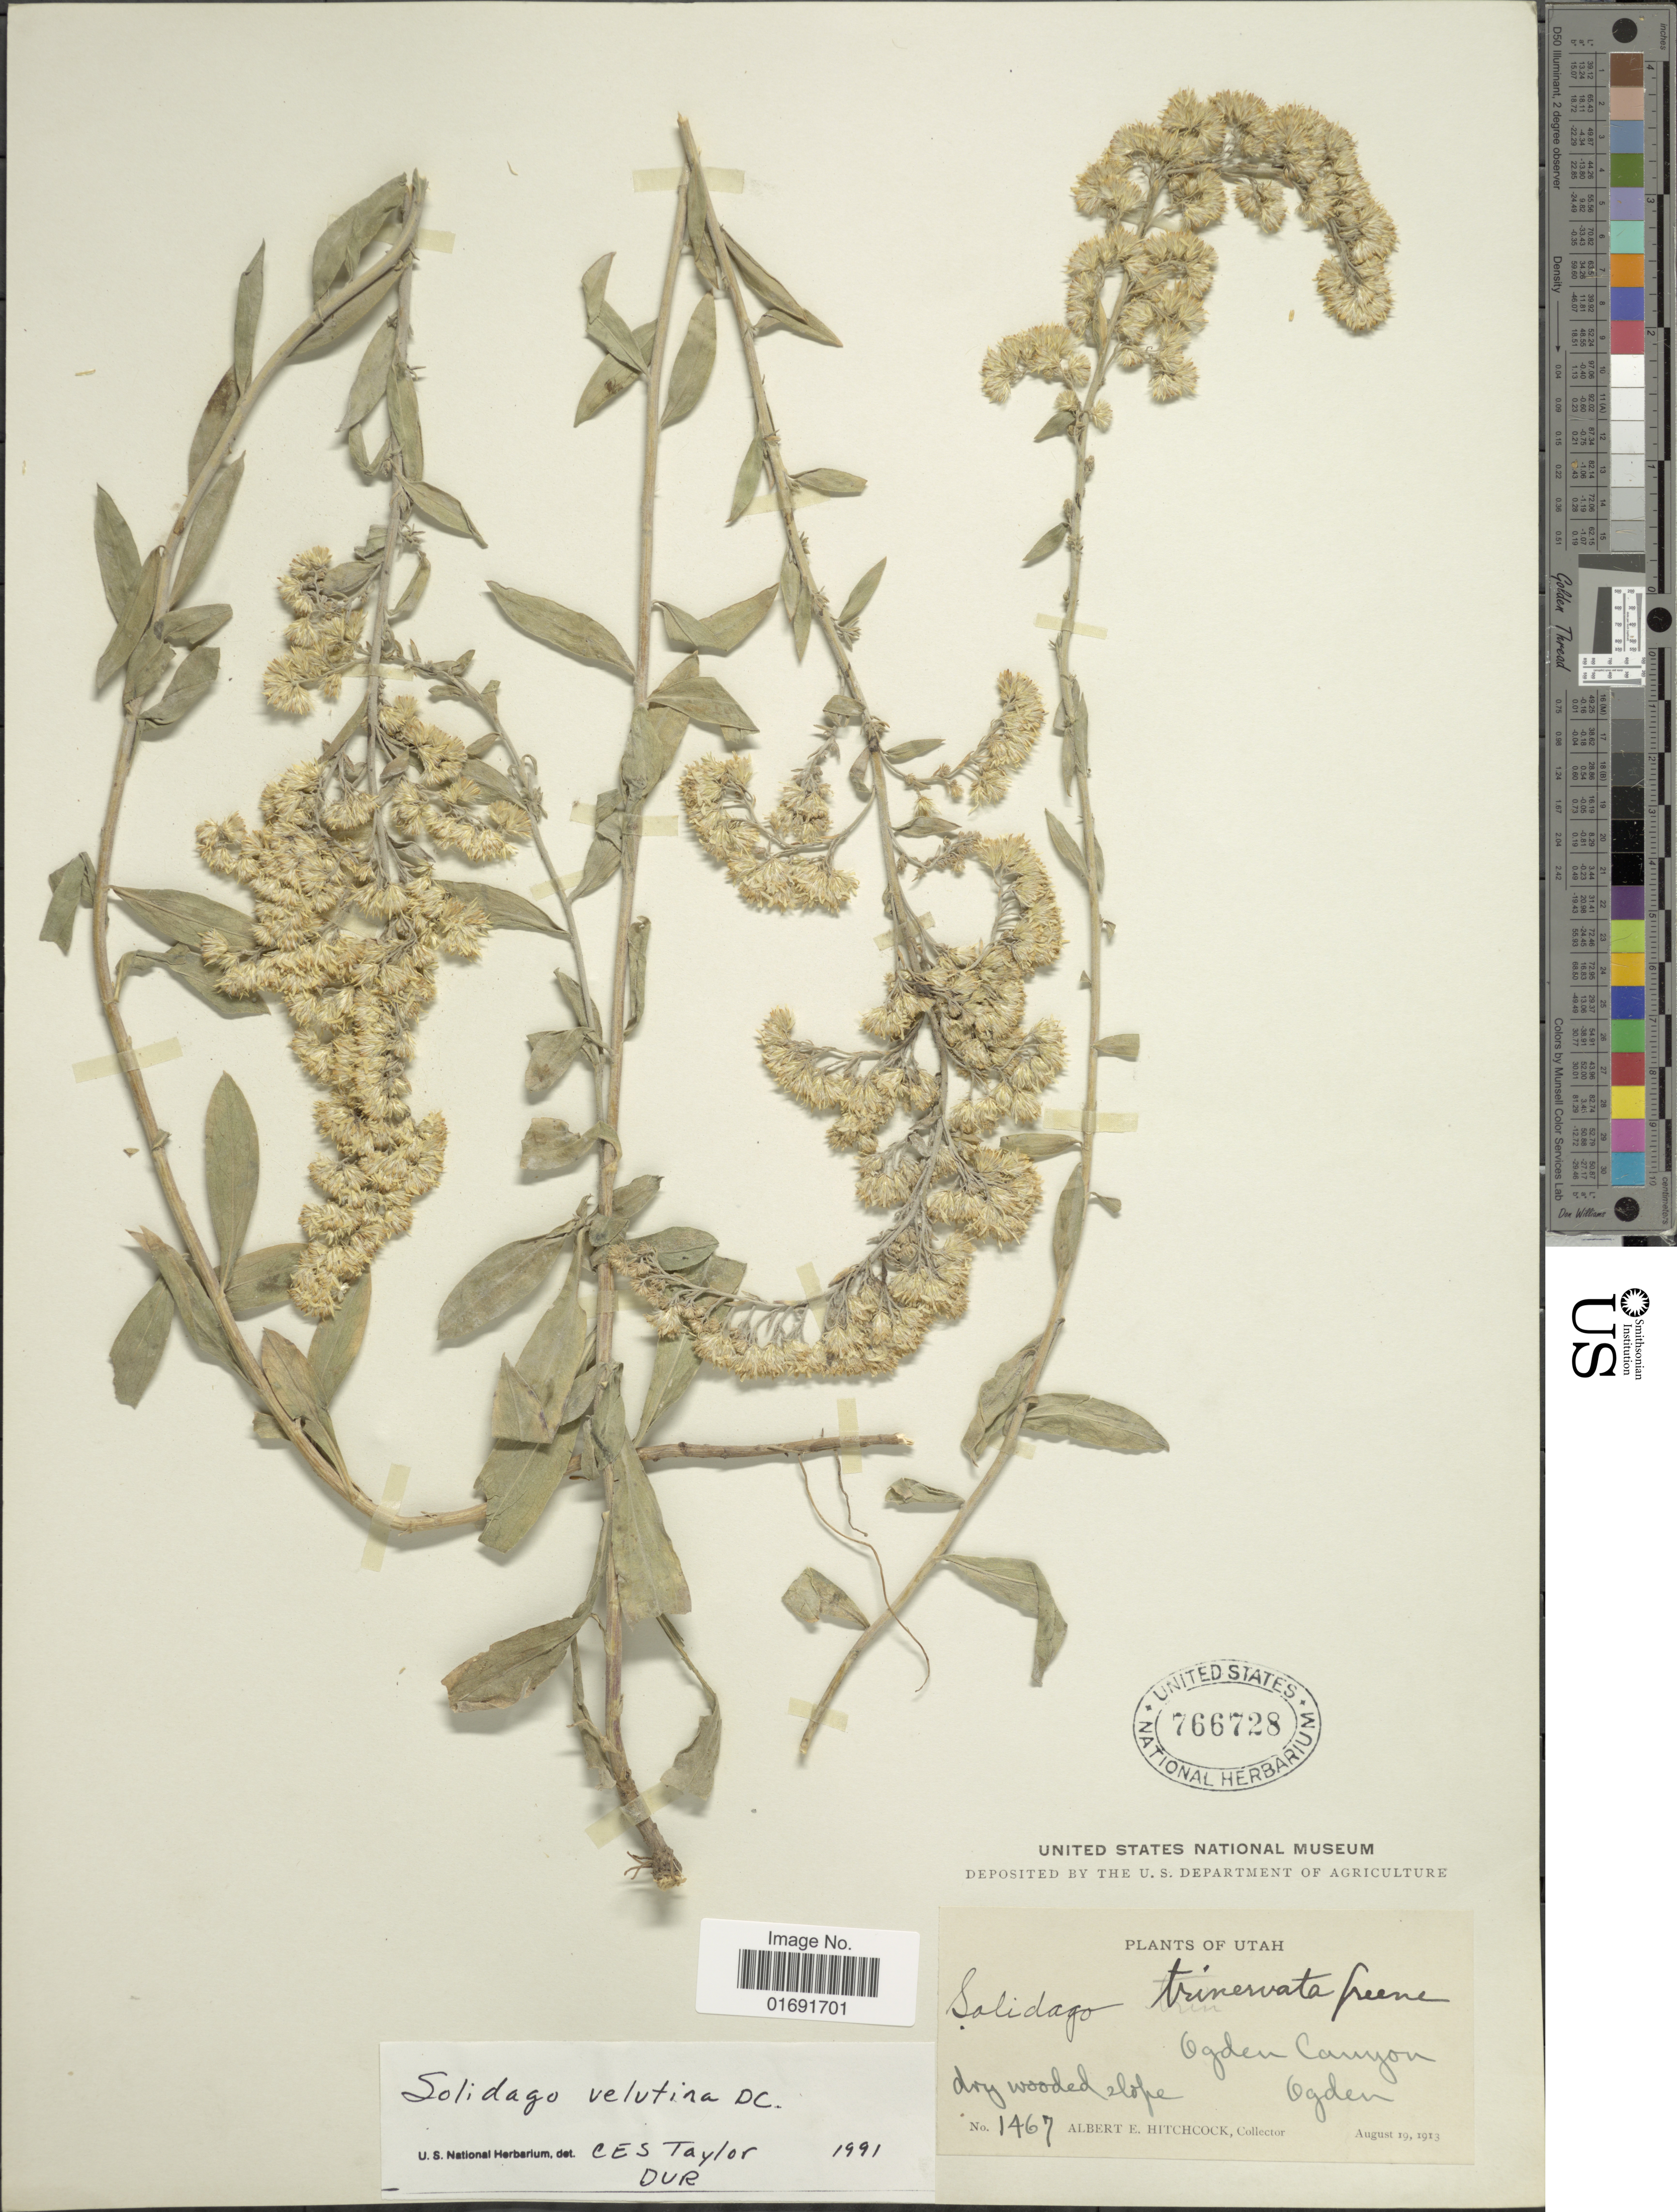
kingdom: Plantae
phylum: Tracheophyta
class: Magnoliopsida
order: Asterales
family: Asteraceae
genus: Solidago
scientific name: Solidago velutina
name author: DC.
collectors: A. Hitchcock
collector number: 1467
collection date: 1913-08-19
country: United States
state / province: Utah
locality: Ogden Canyon, Ogden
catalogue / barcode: US 766728